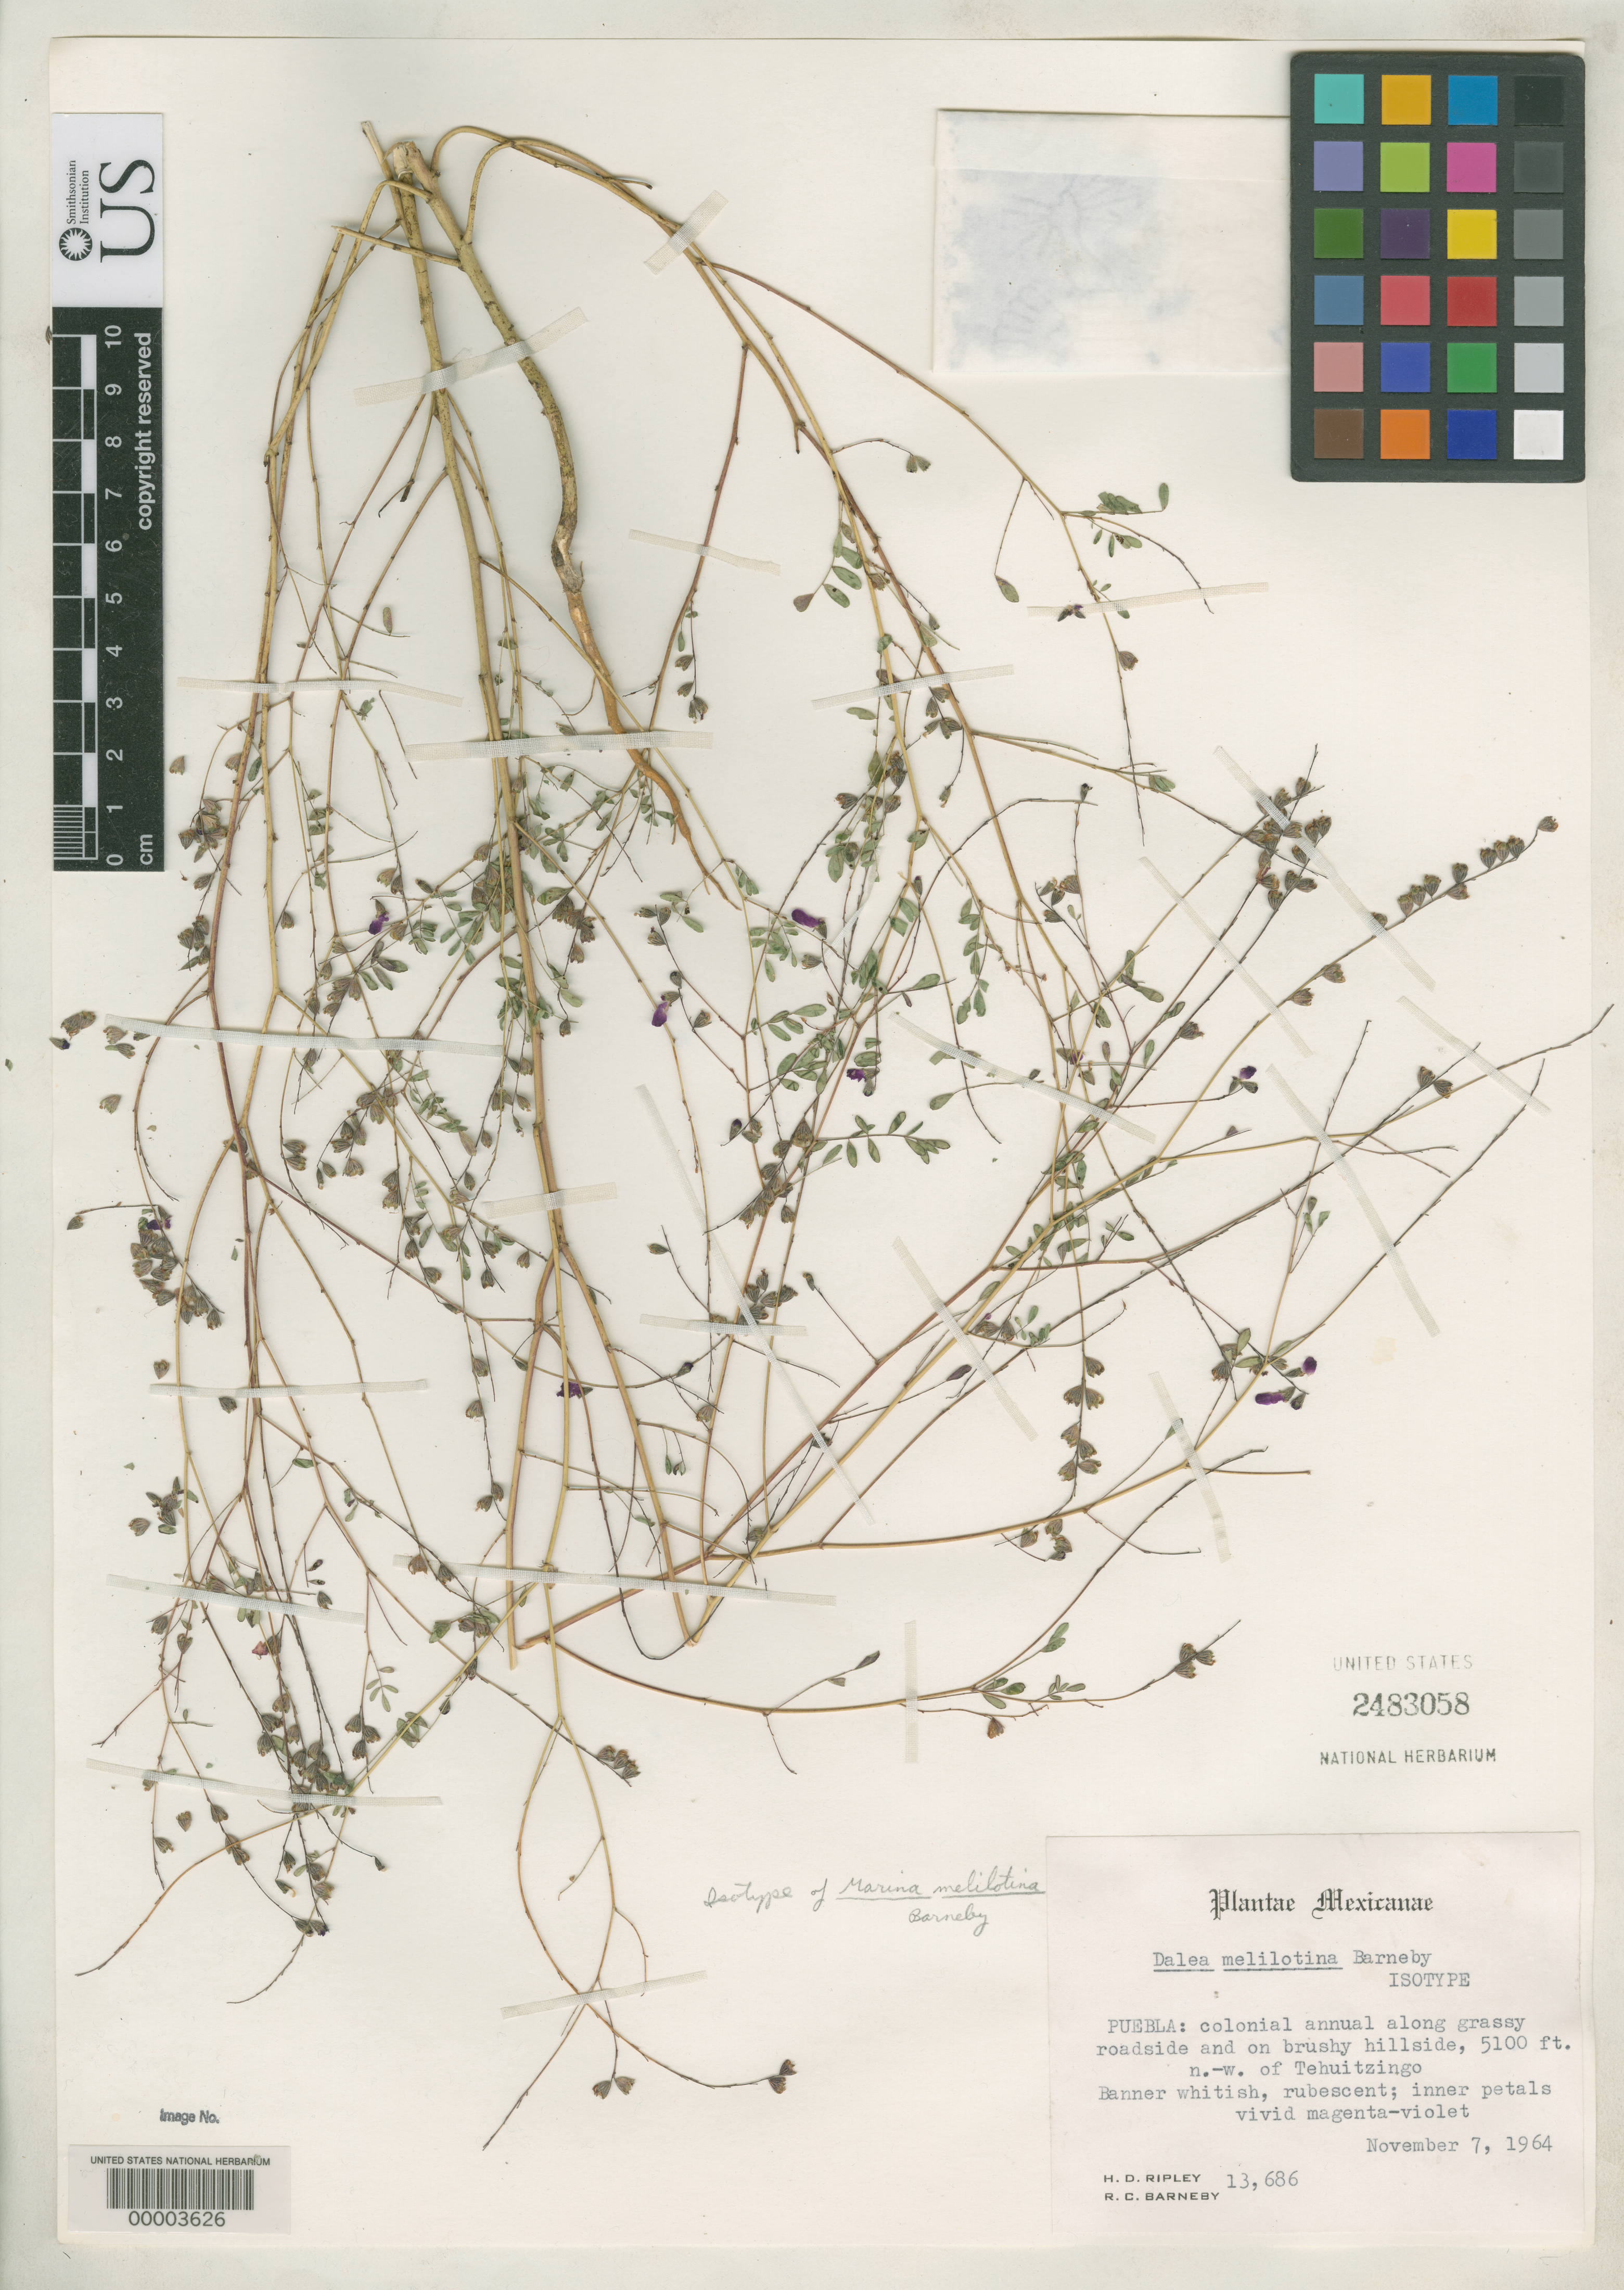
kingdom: Plantae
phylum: Tracheophyta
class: Magnoliopsida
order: Fabales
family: Fabaceae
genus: Marina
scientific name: Marina melilotina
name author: Barneby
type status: Isotype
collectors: H. Ripley & R. C. Barneby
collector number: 13686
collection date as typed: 07 Nov 1964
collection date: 1964-11-07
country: Mexico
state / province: Puebla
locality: Tedhuitzingo.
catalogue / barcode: US 2483058